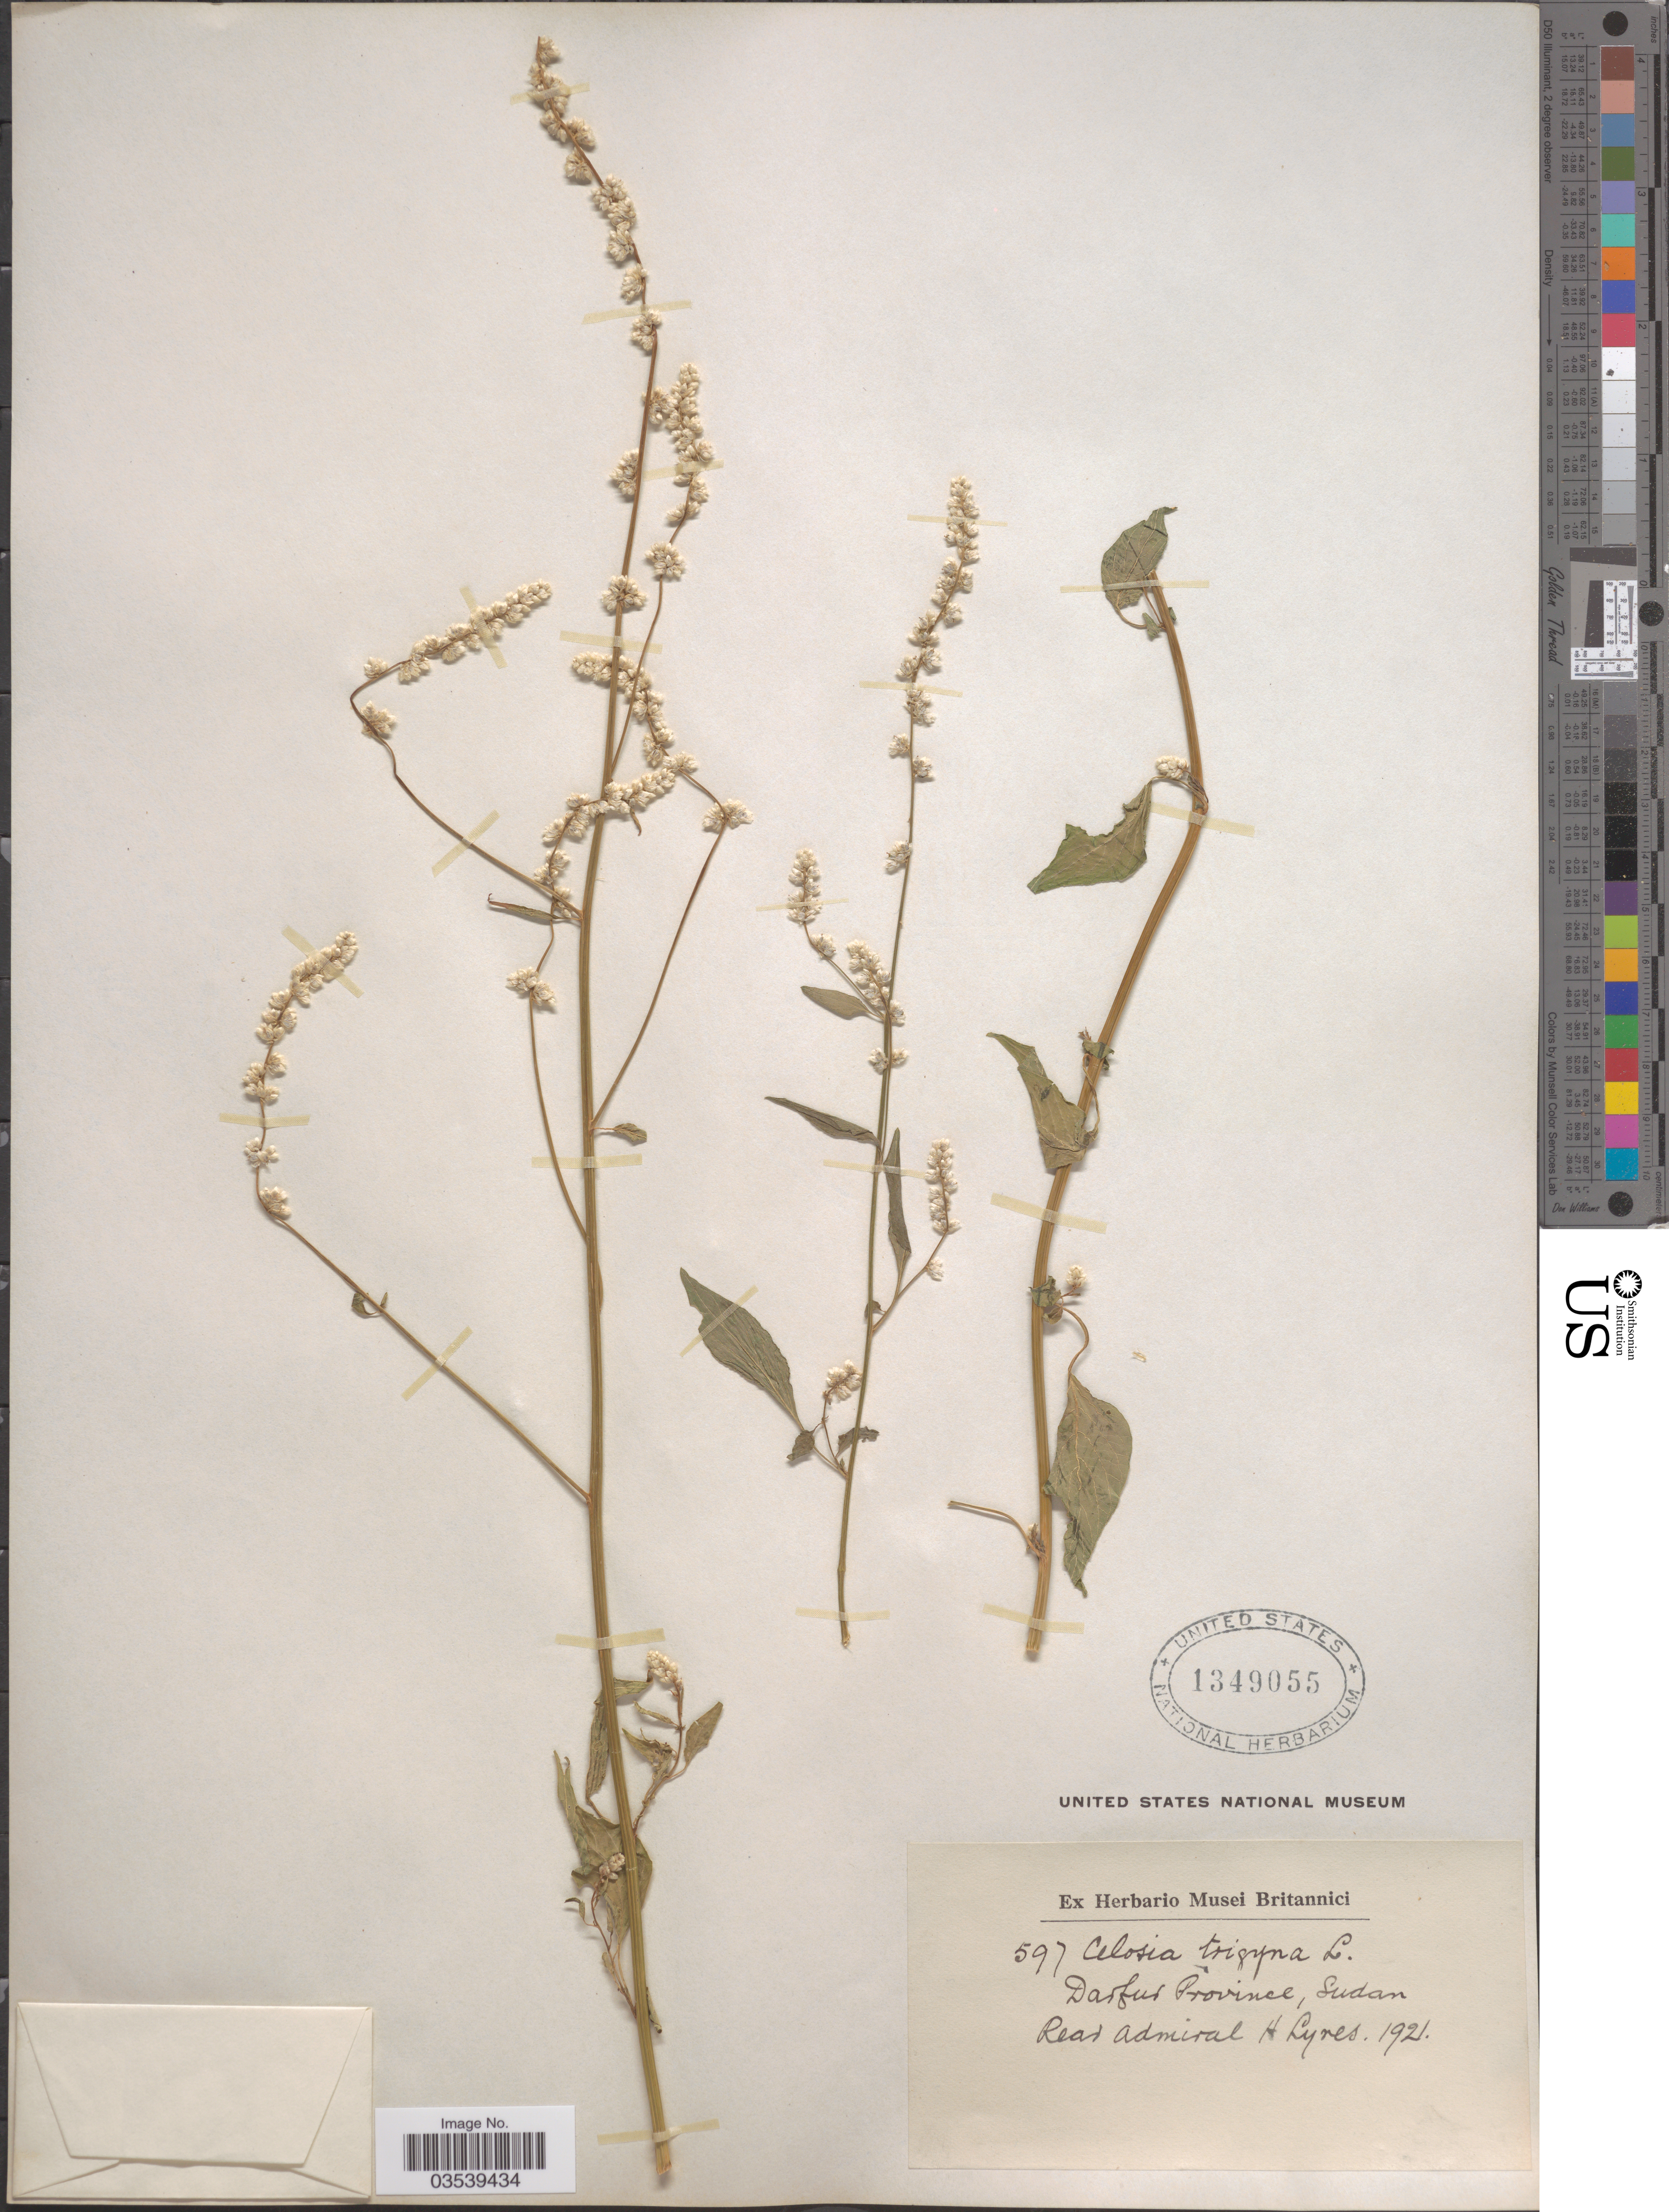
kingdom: Plantae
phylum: Tracheophyta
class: Magnoliopsida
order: Caryophyllales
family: Amaranthaceae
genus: Celosia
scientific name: Celosia trigyna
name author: L.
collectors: H. Lynes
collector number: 597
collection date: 1921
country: Sudan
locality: Darfur Province.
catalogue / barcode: US 1349055